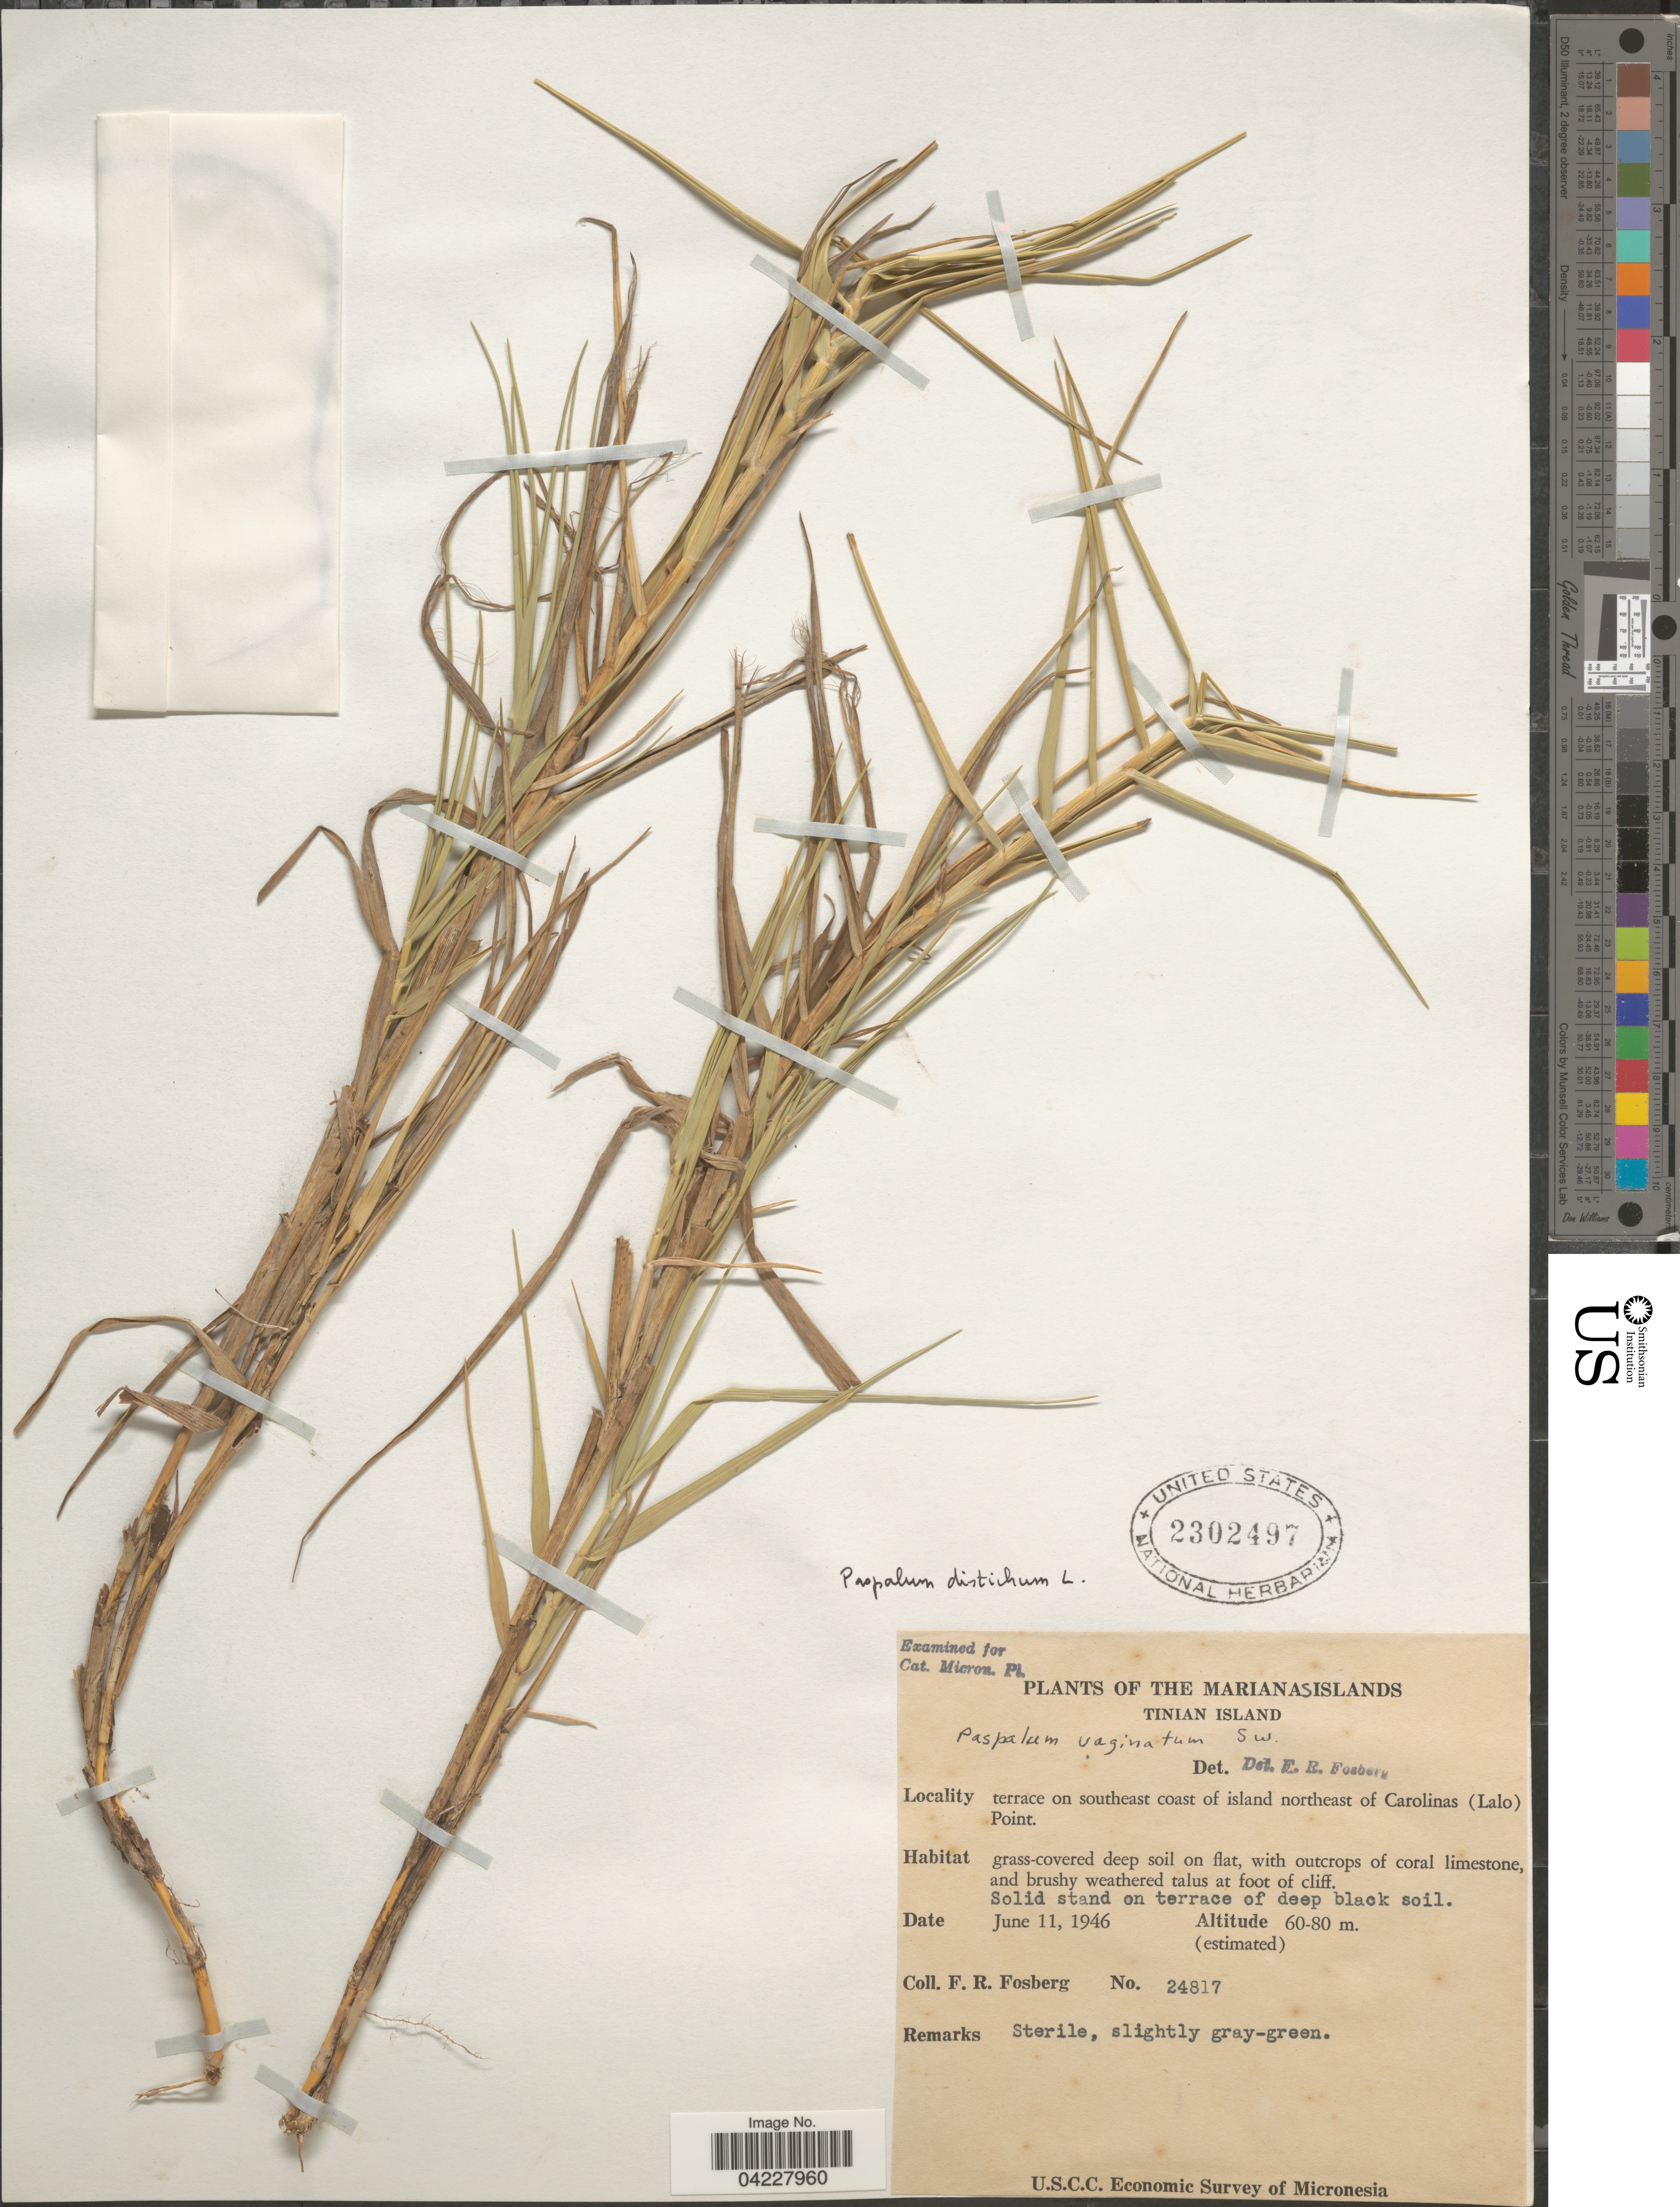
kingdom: Plantae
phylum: Tracheophyta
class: Liliopsida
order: Poales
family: Poaceae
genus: Paspalum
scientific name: Paspalum distichum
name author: L.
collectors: F. R. Fosberg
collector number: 24817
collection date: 1946-06-11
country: Northern Mariana Islands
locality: The Marianas Islands. Tinian Island. Terrace on southeast coast of island northeast of Carolinas (Lalo) Point. U.S.C.C. Economic Survey of Micronesia.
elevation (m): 60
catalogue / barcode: US 2302497